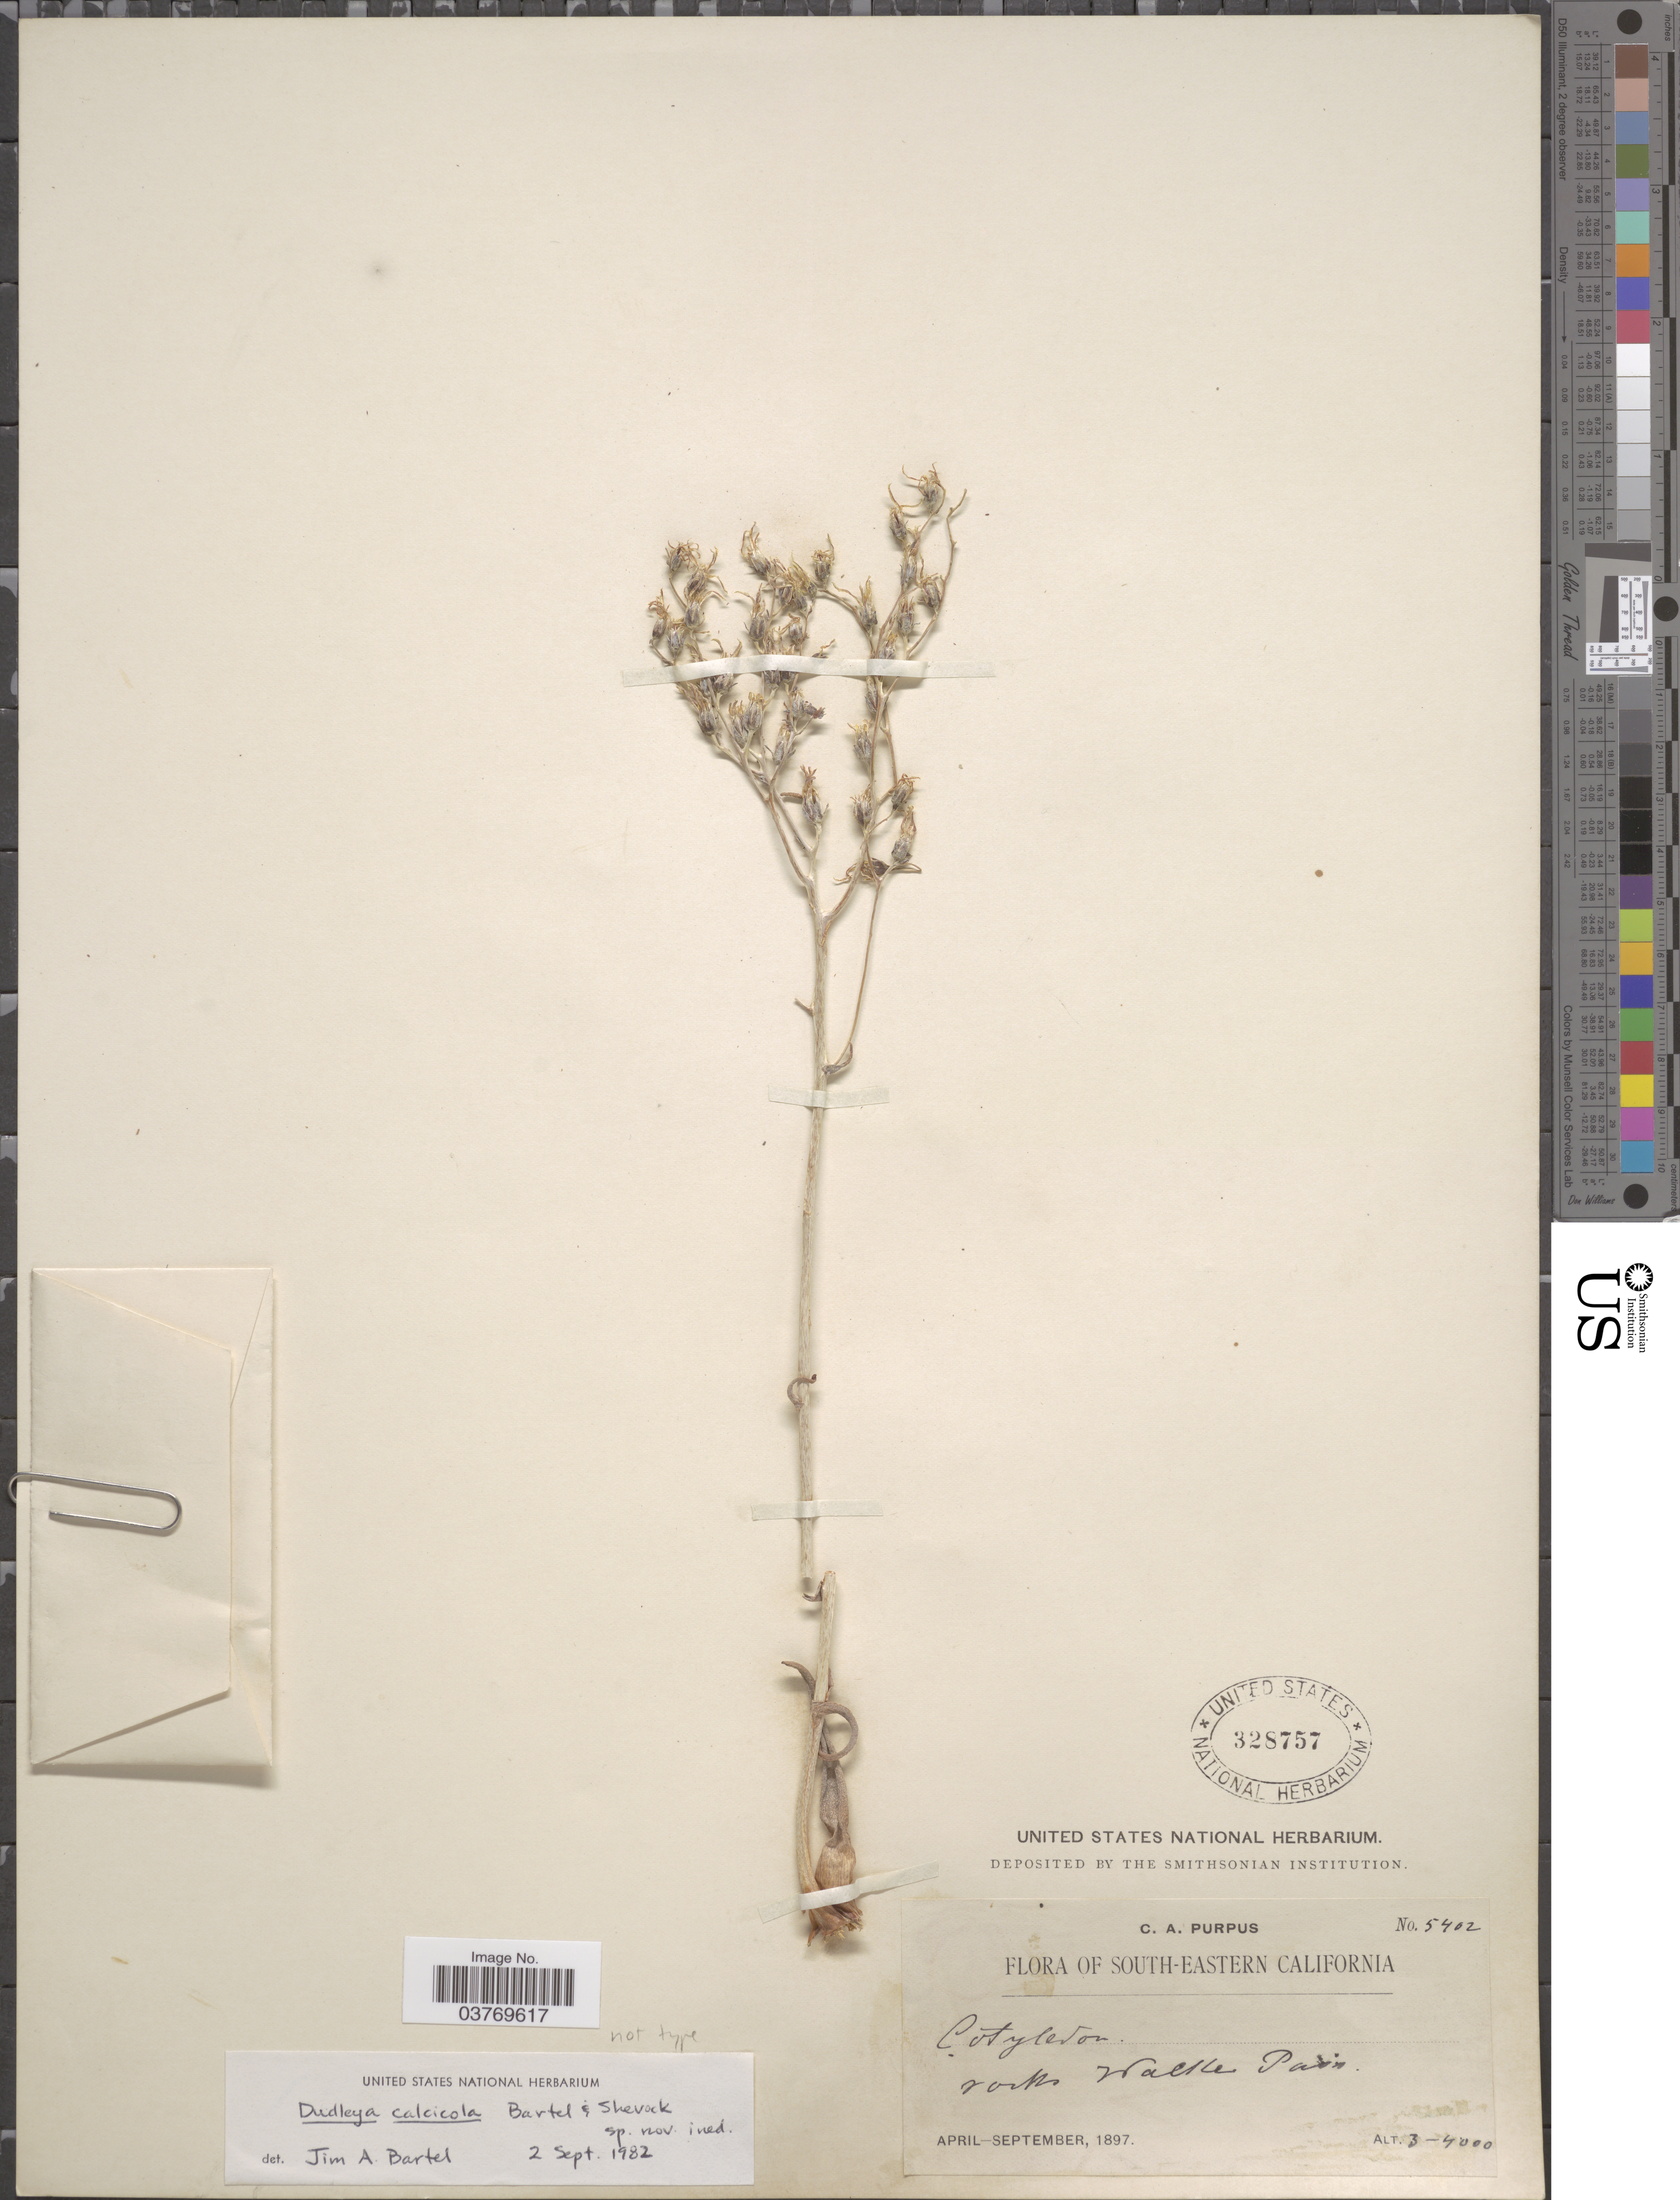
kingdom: Plantae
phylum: Tracheophyta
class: Magnoliopsida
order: Saxifragales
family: Crassulaceae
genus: Dudleya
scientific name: Dudleya calcicola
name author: Bartel & Shevock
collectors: C. A. Purpus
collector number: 5402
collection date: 1897-04/1897-09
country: United States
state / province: California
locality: South-eastern California. Rocks Walker Pass.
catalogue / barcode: US 328757